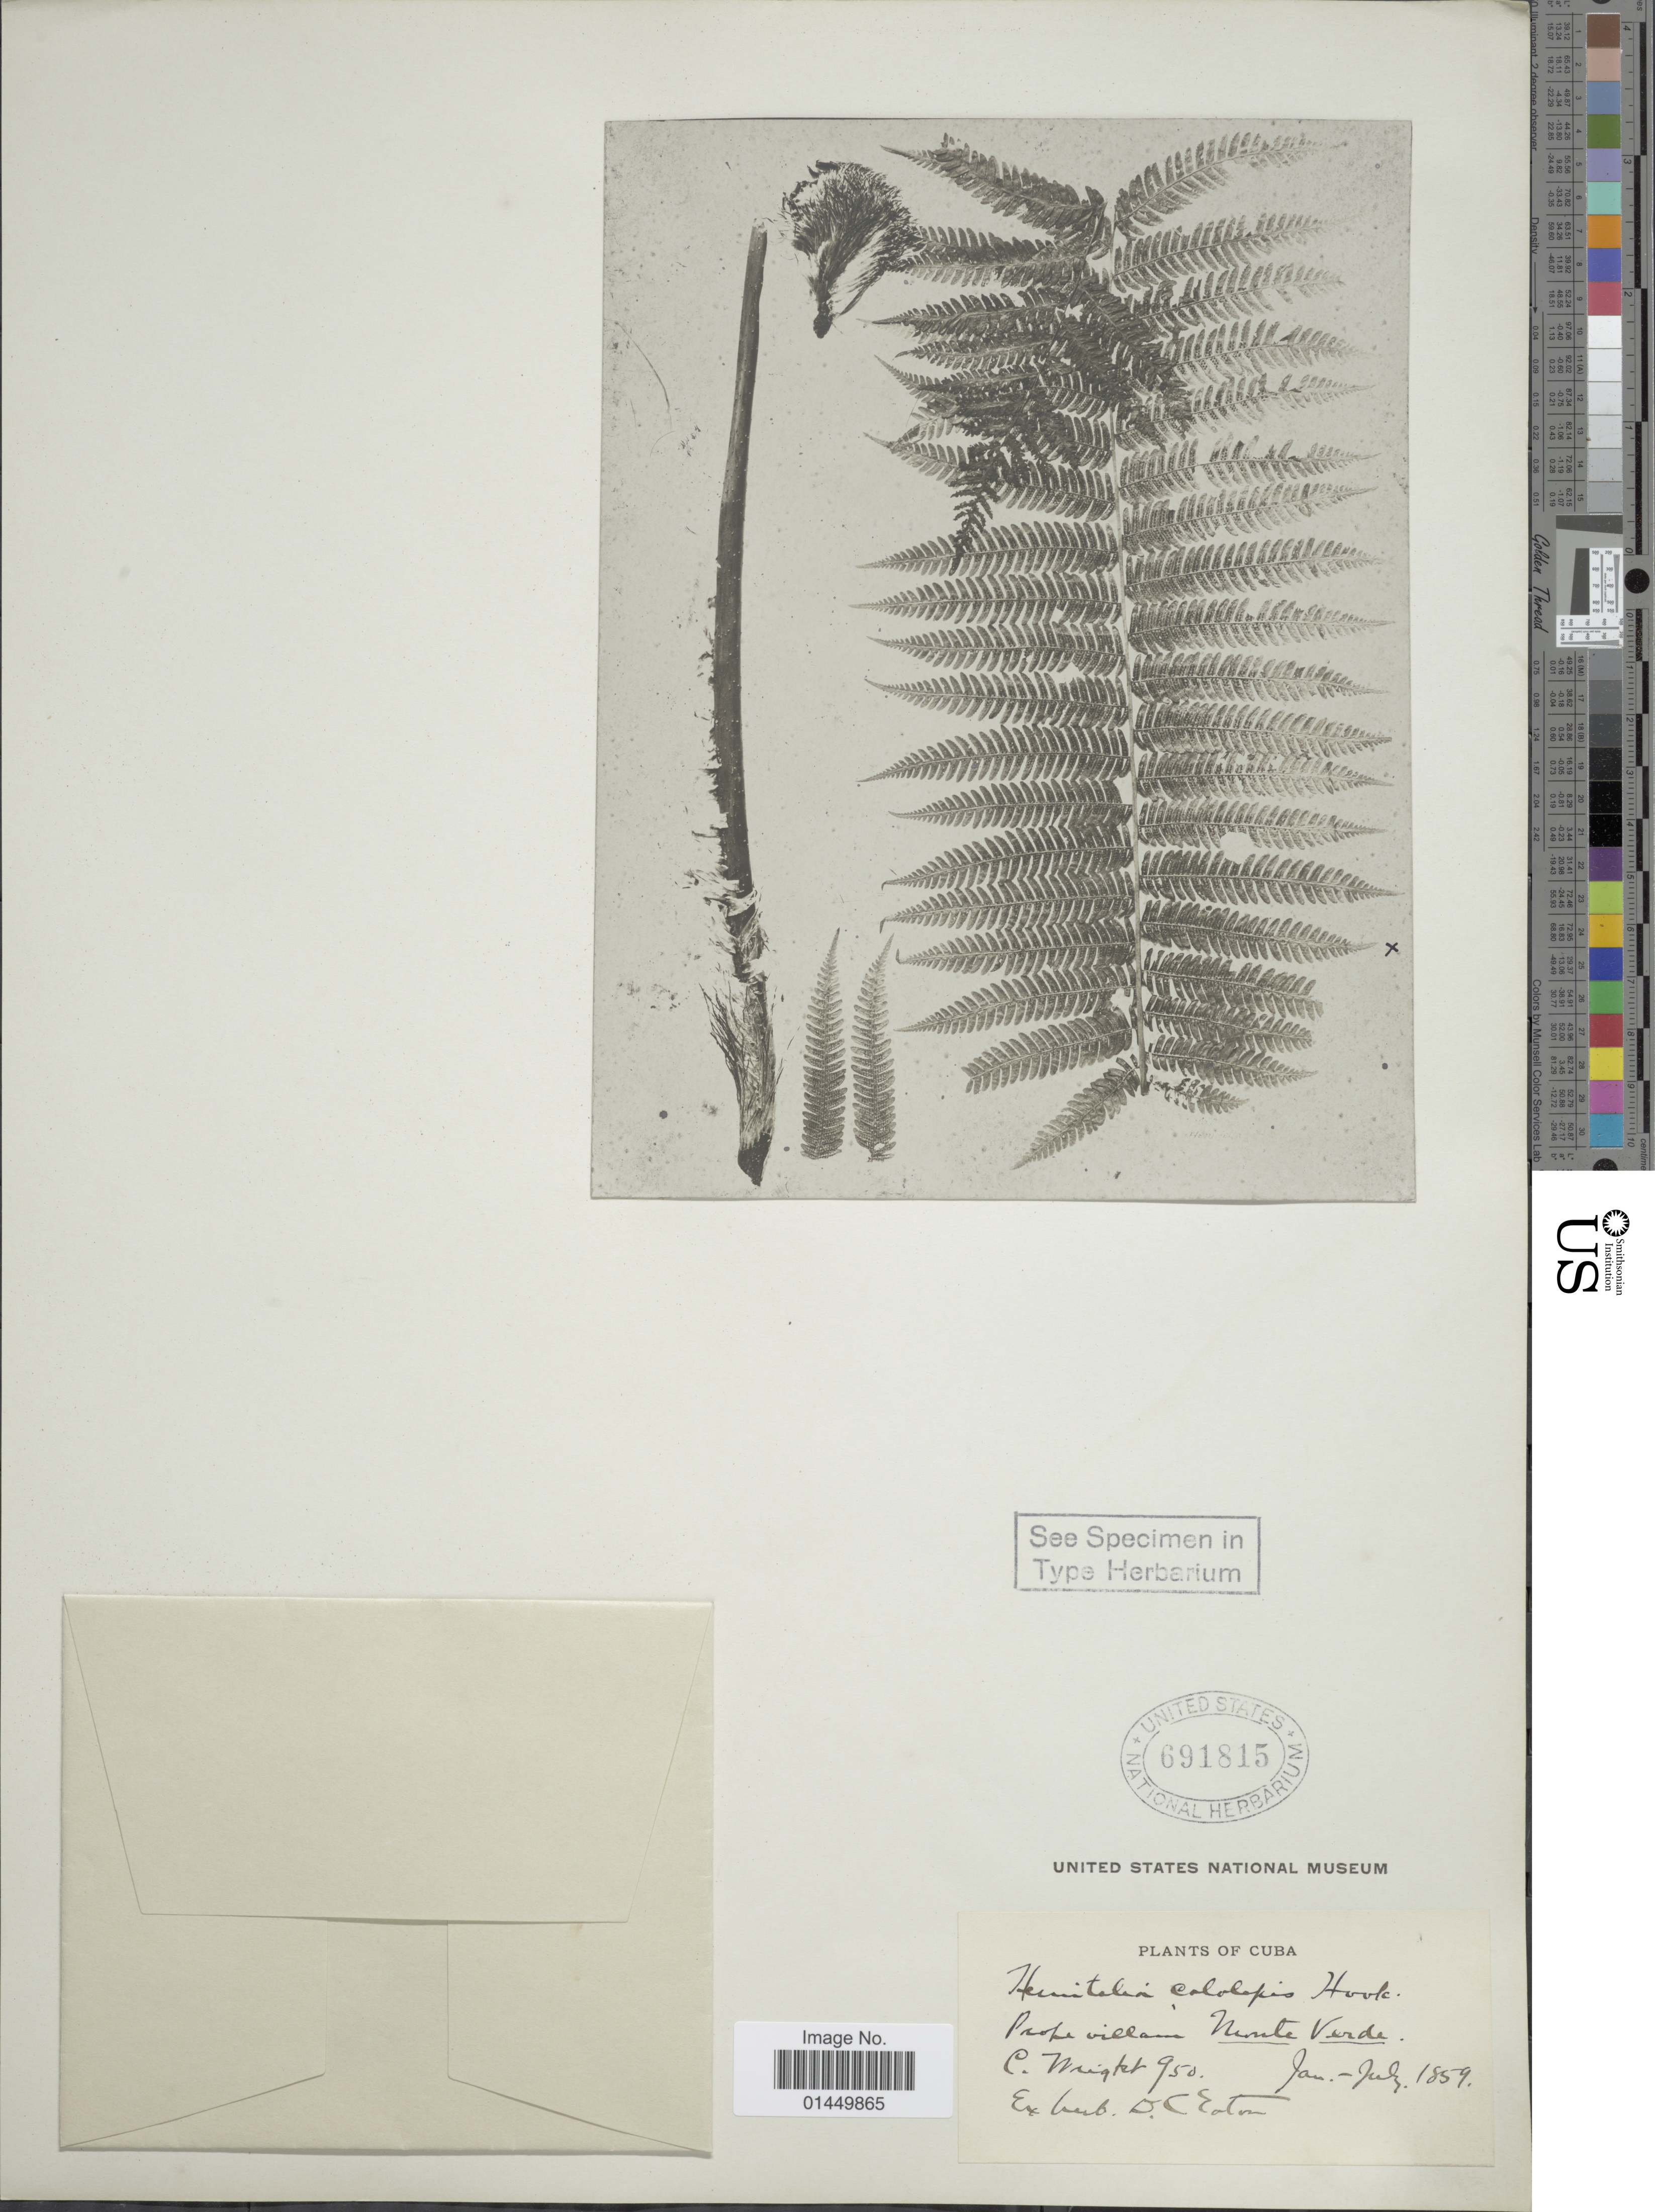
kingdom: Plantae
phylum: Tracheophyta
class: Polypodiopsida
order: Cyatheales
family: Cyatheaceae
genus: Cyathea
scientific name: Cyathea arborea x Trichipteris sp.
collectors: C. Wright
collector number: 950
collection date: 1859-01/1859-07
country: Cuba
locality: Prope villam, Monte Verde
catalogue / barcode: US 691815